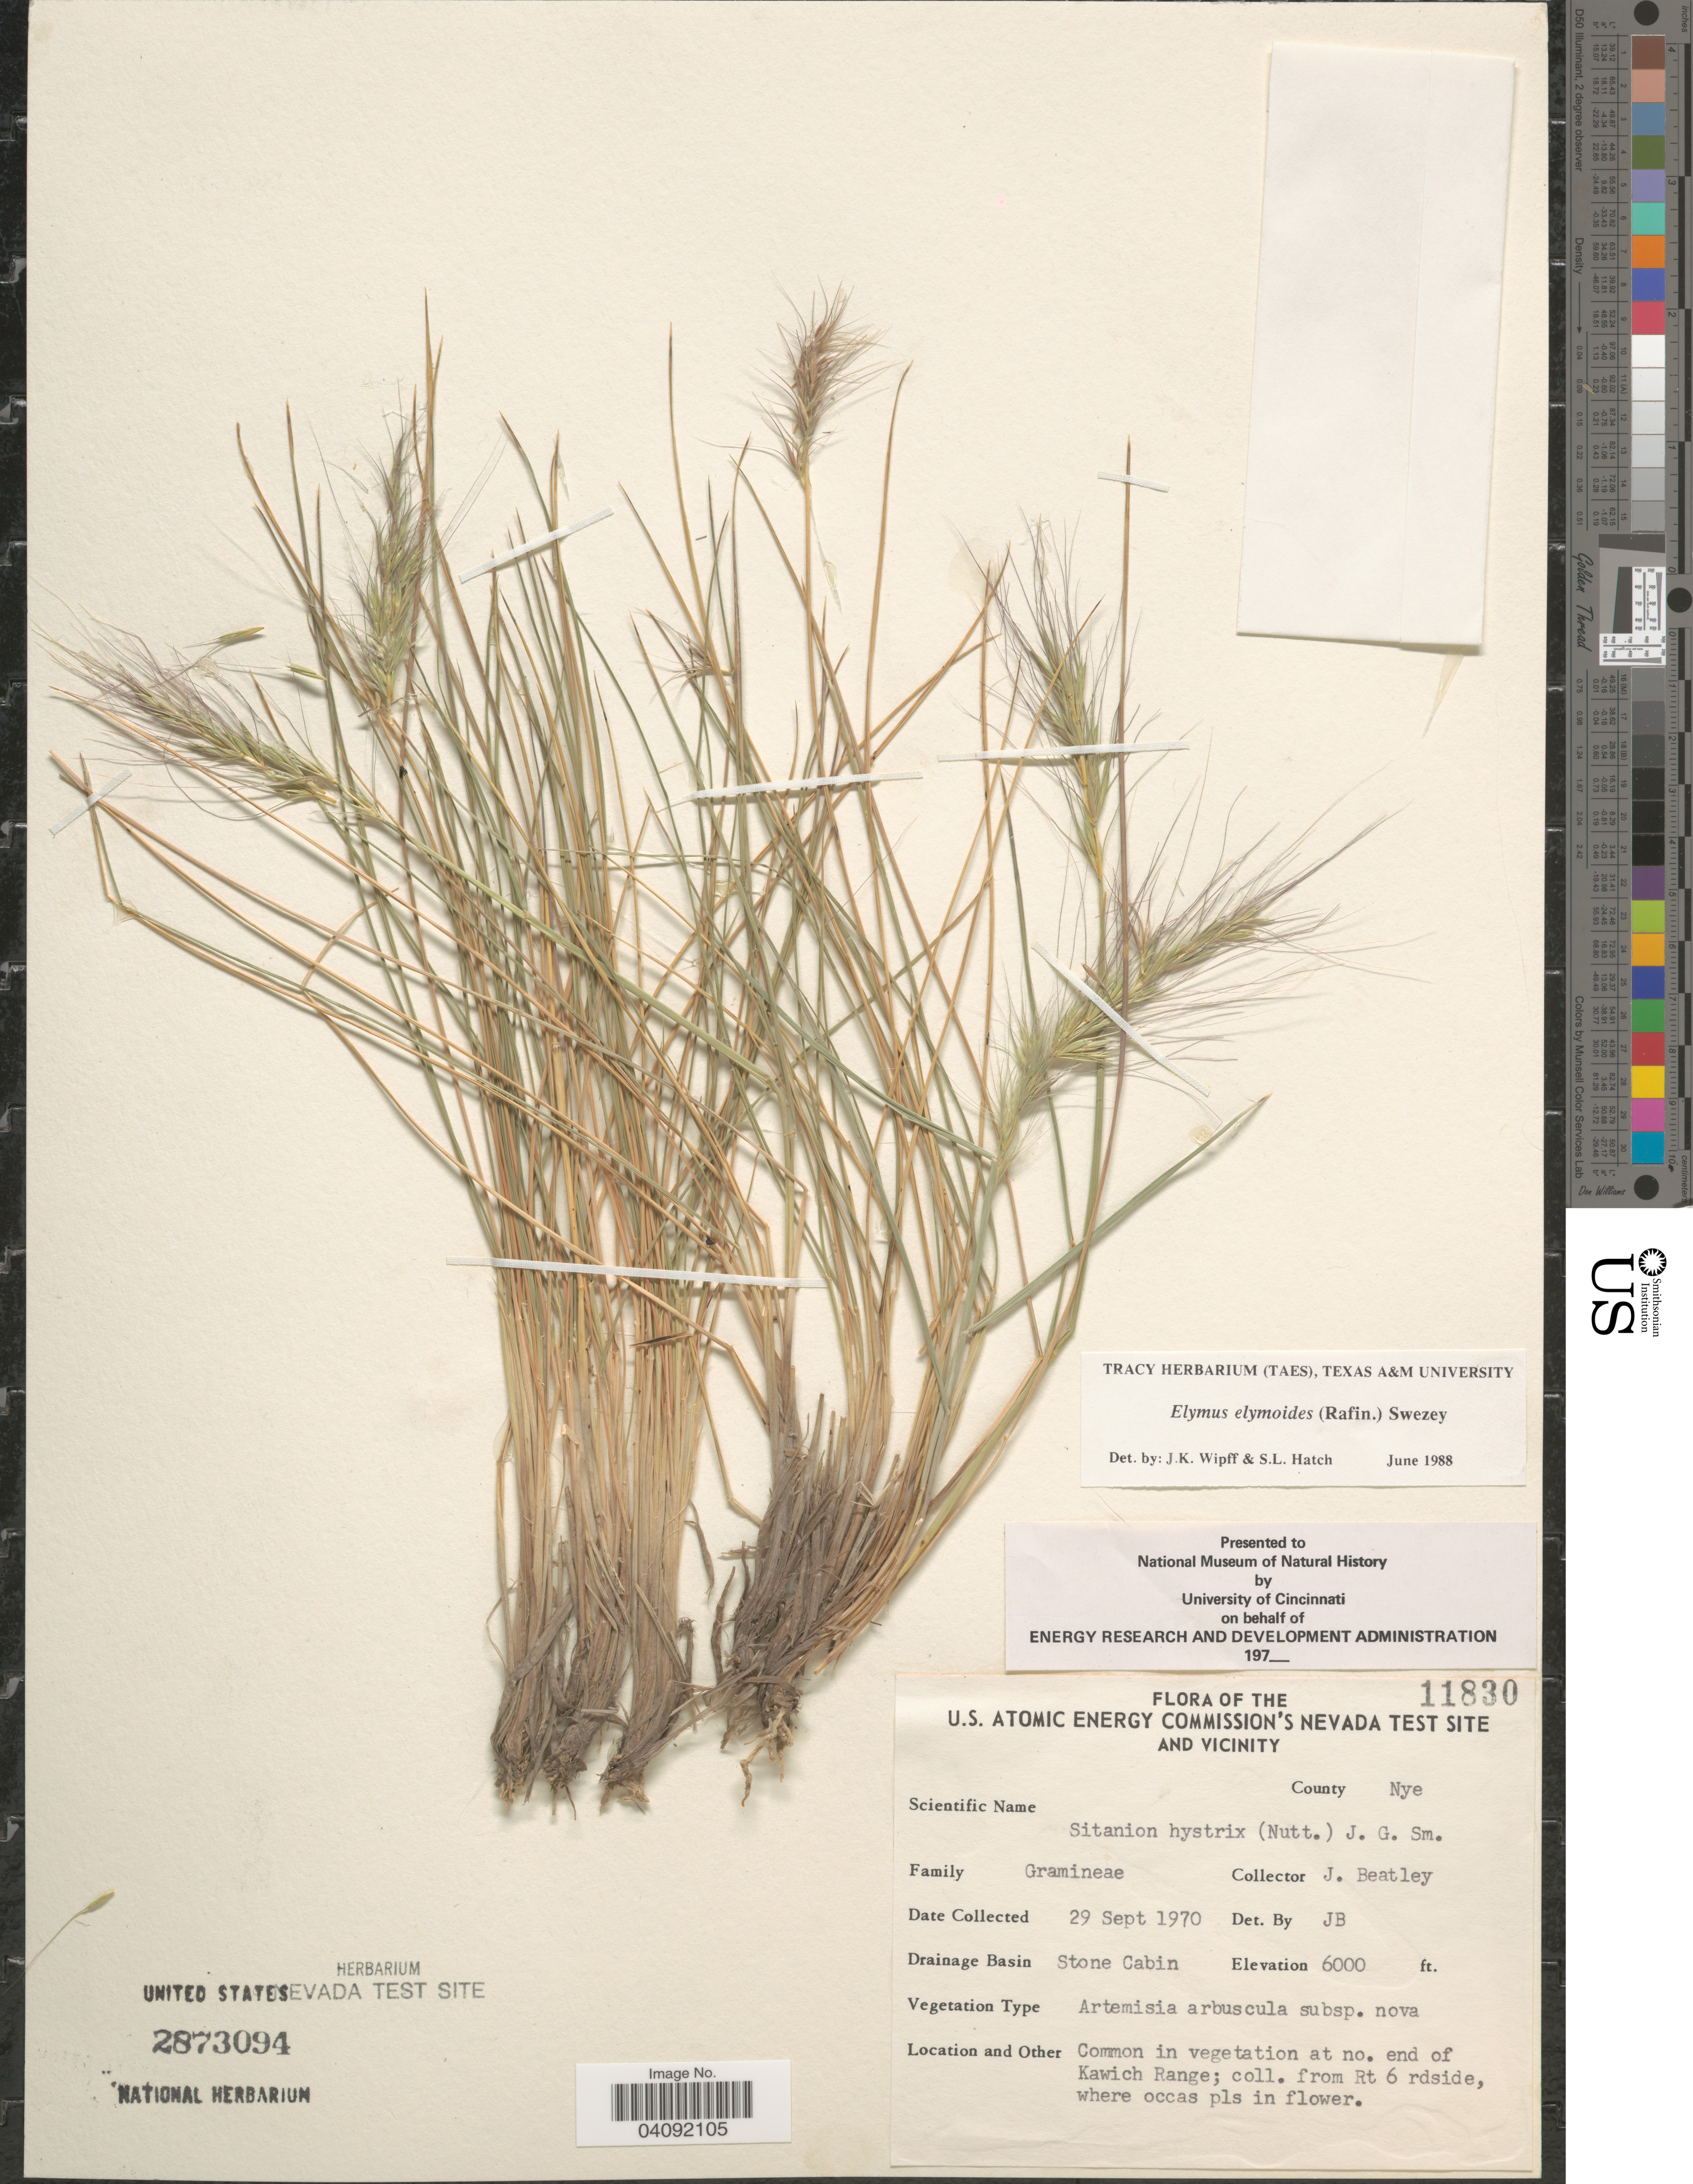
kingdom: Plantae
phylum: Tracheophyta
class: Liliopsida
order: Poales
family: Poaceae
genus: Elymus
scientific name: Elymus elymoides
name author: (Raf.) Swezey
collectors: J. C. Beatley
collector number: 11830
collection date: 1970-09-29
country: United States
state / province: Nevada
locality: The U.S. Atomic Energy Commission's Nevada Test Site and Vicinity. County Nye. Drainage Basin Stone Cabin. Common in vegetation at no. end of Kawich Range; coll. from Rt 6 rdside, where occas pls in flower.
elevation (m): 1829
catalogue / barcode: US 2873094